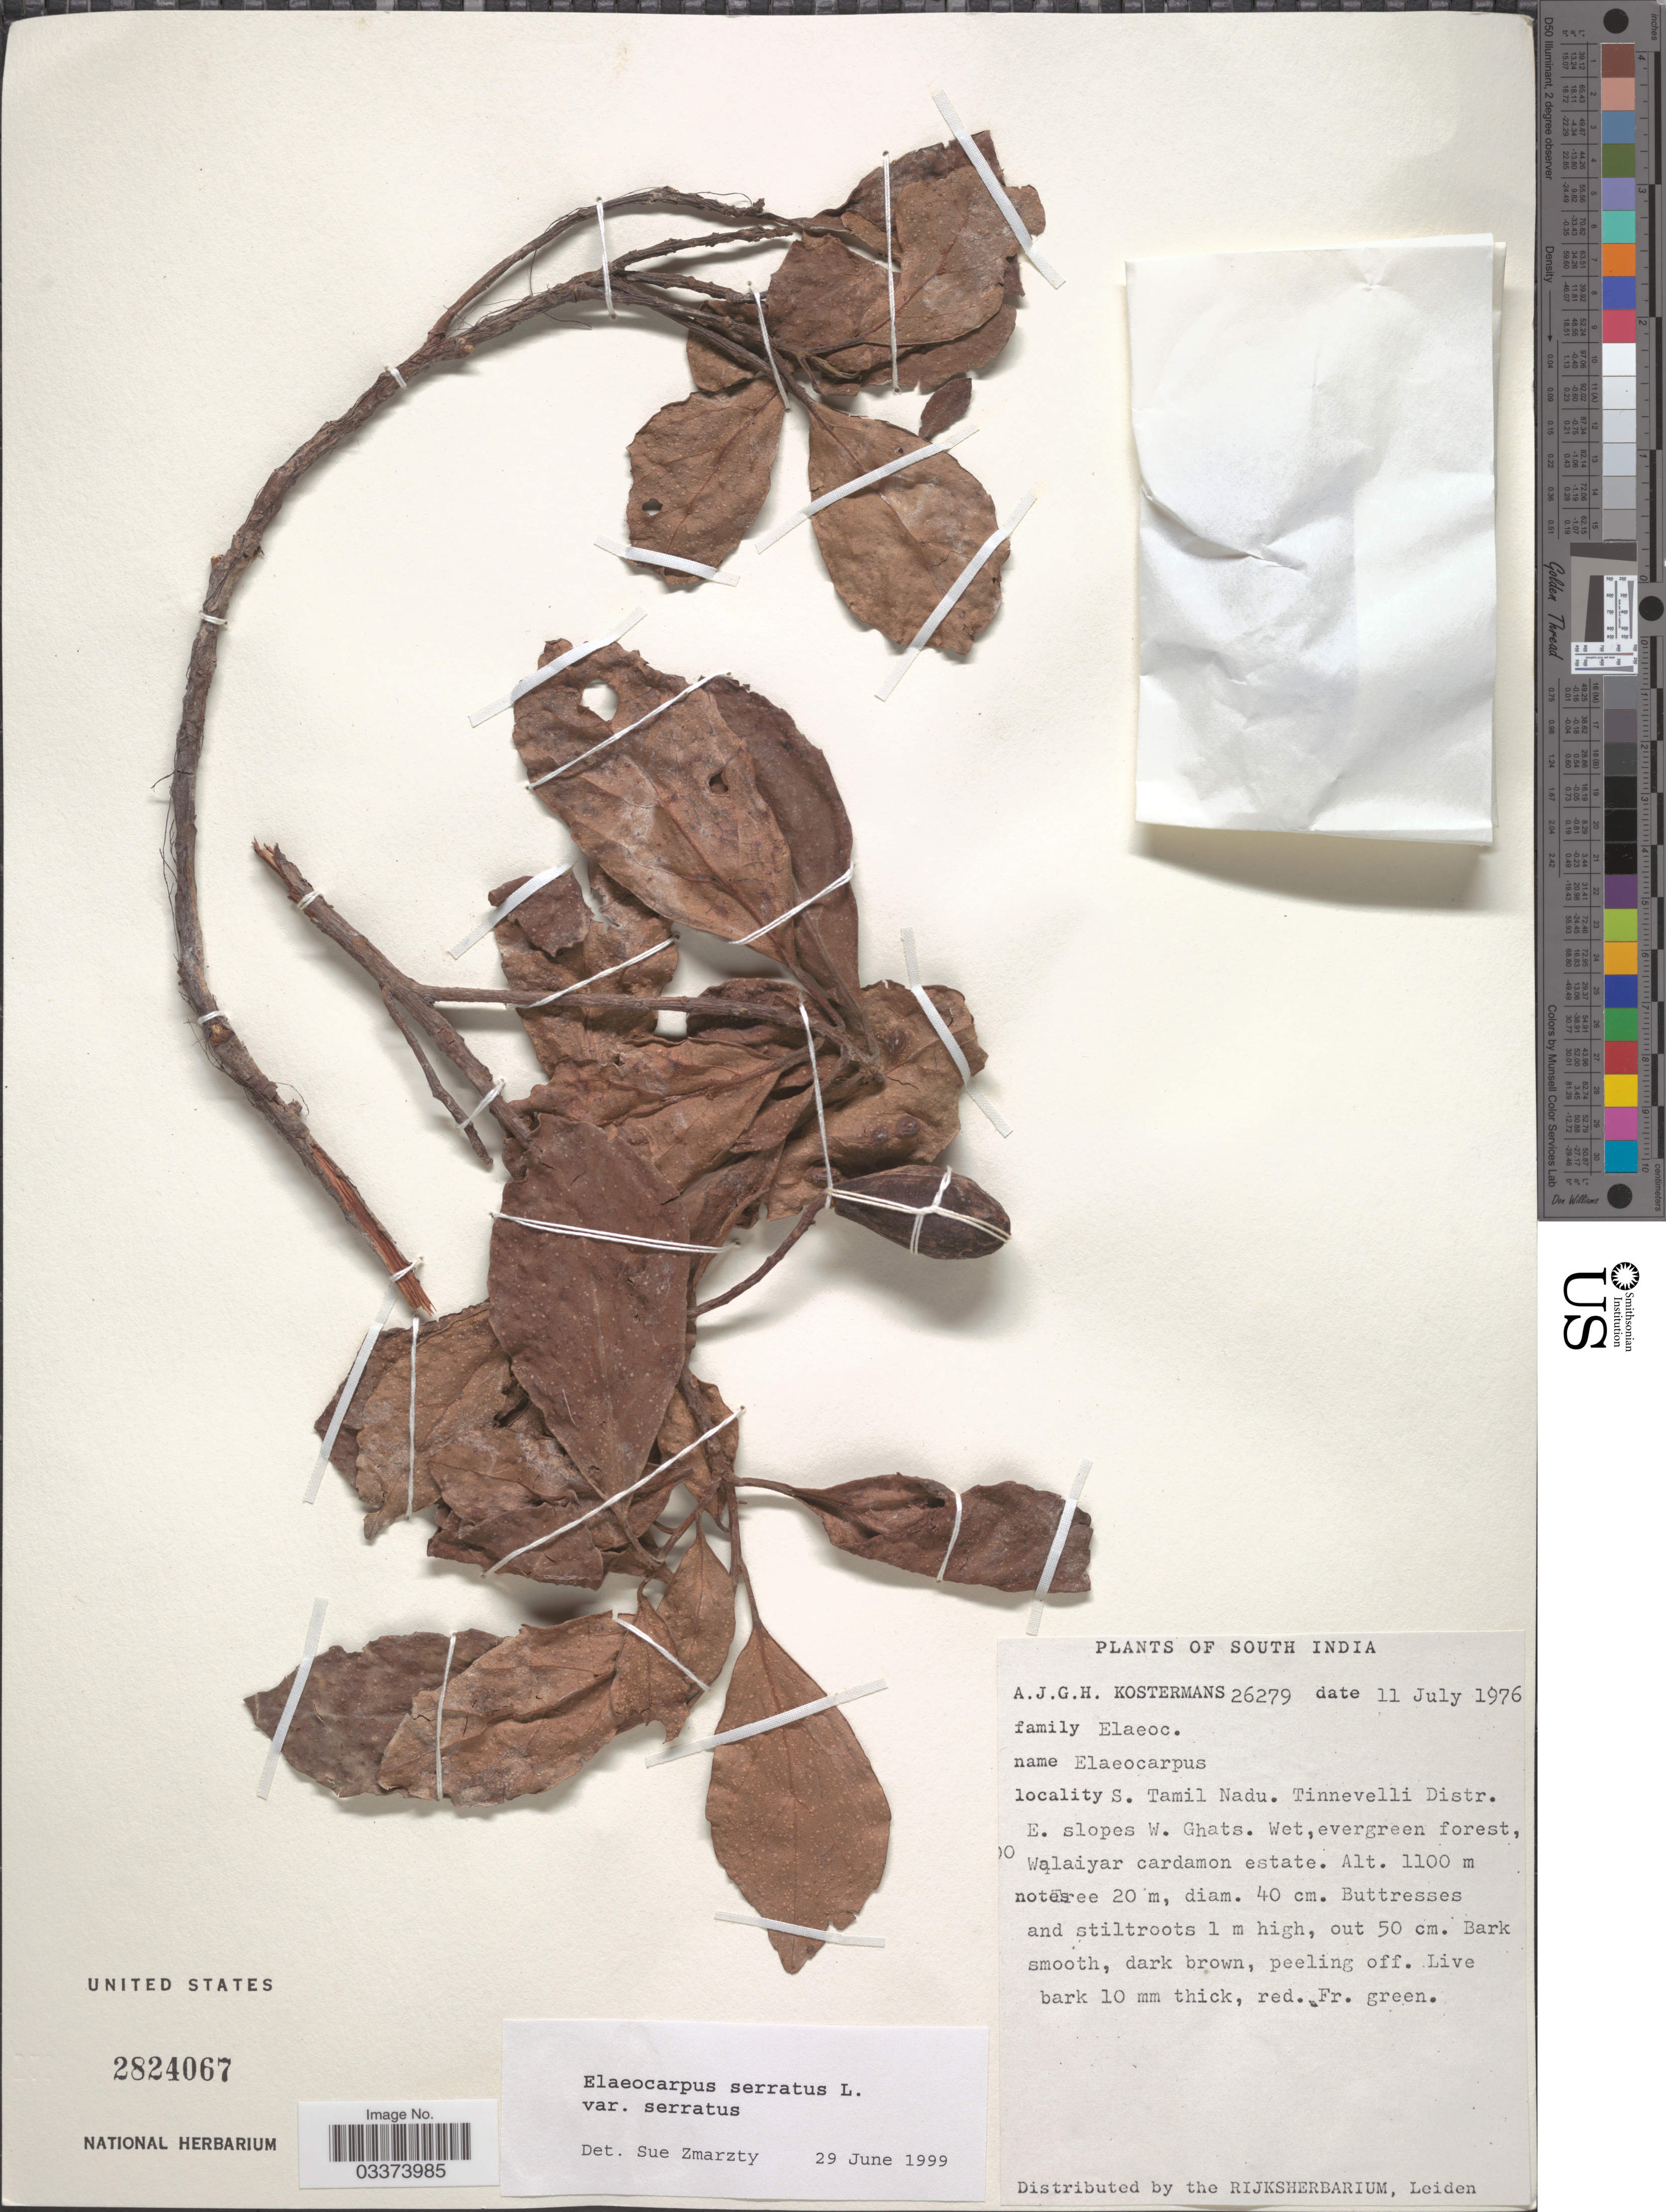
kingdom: Plantae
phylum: Tracheophyta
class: Magnoliopsida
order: Oxalidales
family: Elaeocarpaceae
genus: Elaeocarpus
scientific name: Elaeocarpus serratus var. serratus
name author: L.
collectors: A. J. G. Kostermans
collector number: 26279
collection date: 1976-07-11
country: India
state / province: Tamil Nadu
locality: South India. S. Tamil Nadu. Tinnevelli Distr. E. slopes W. Ghats.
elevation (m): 1100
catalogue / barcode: US 2824067